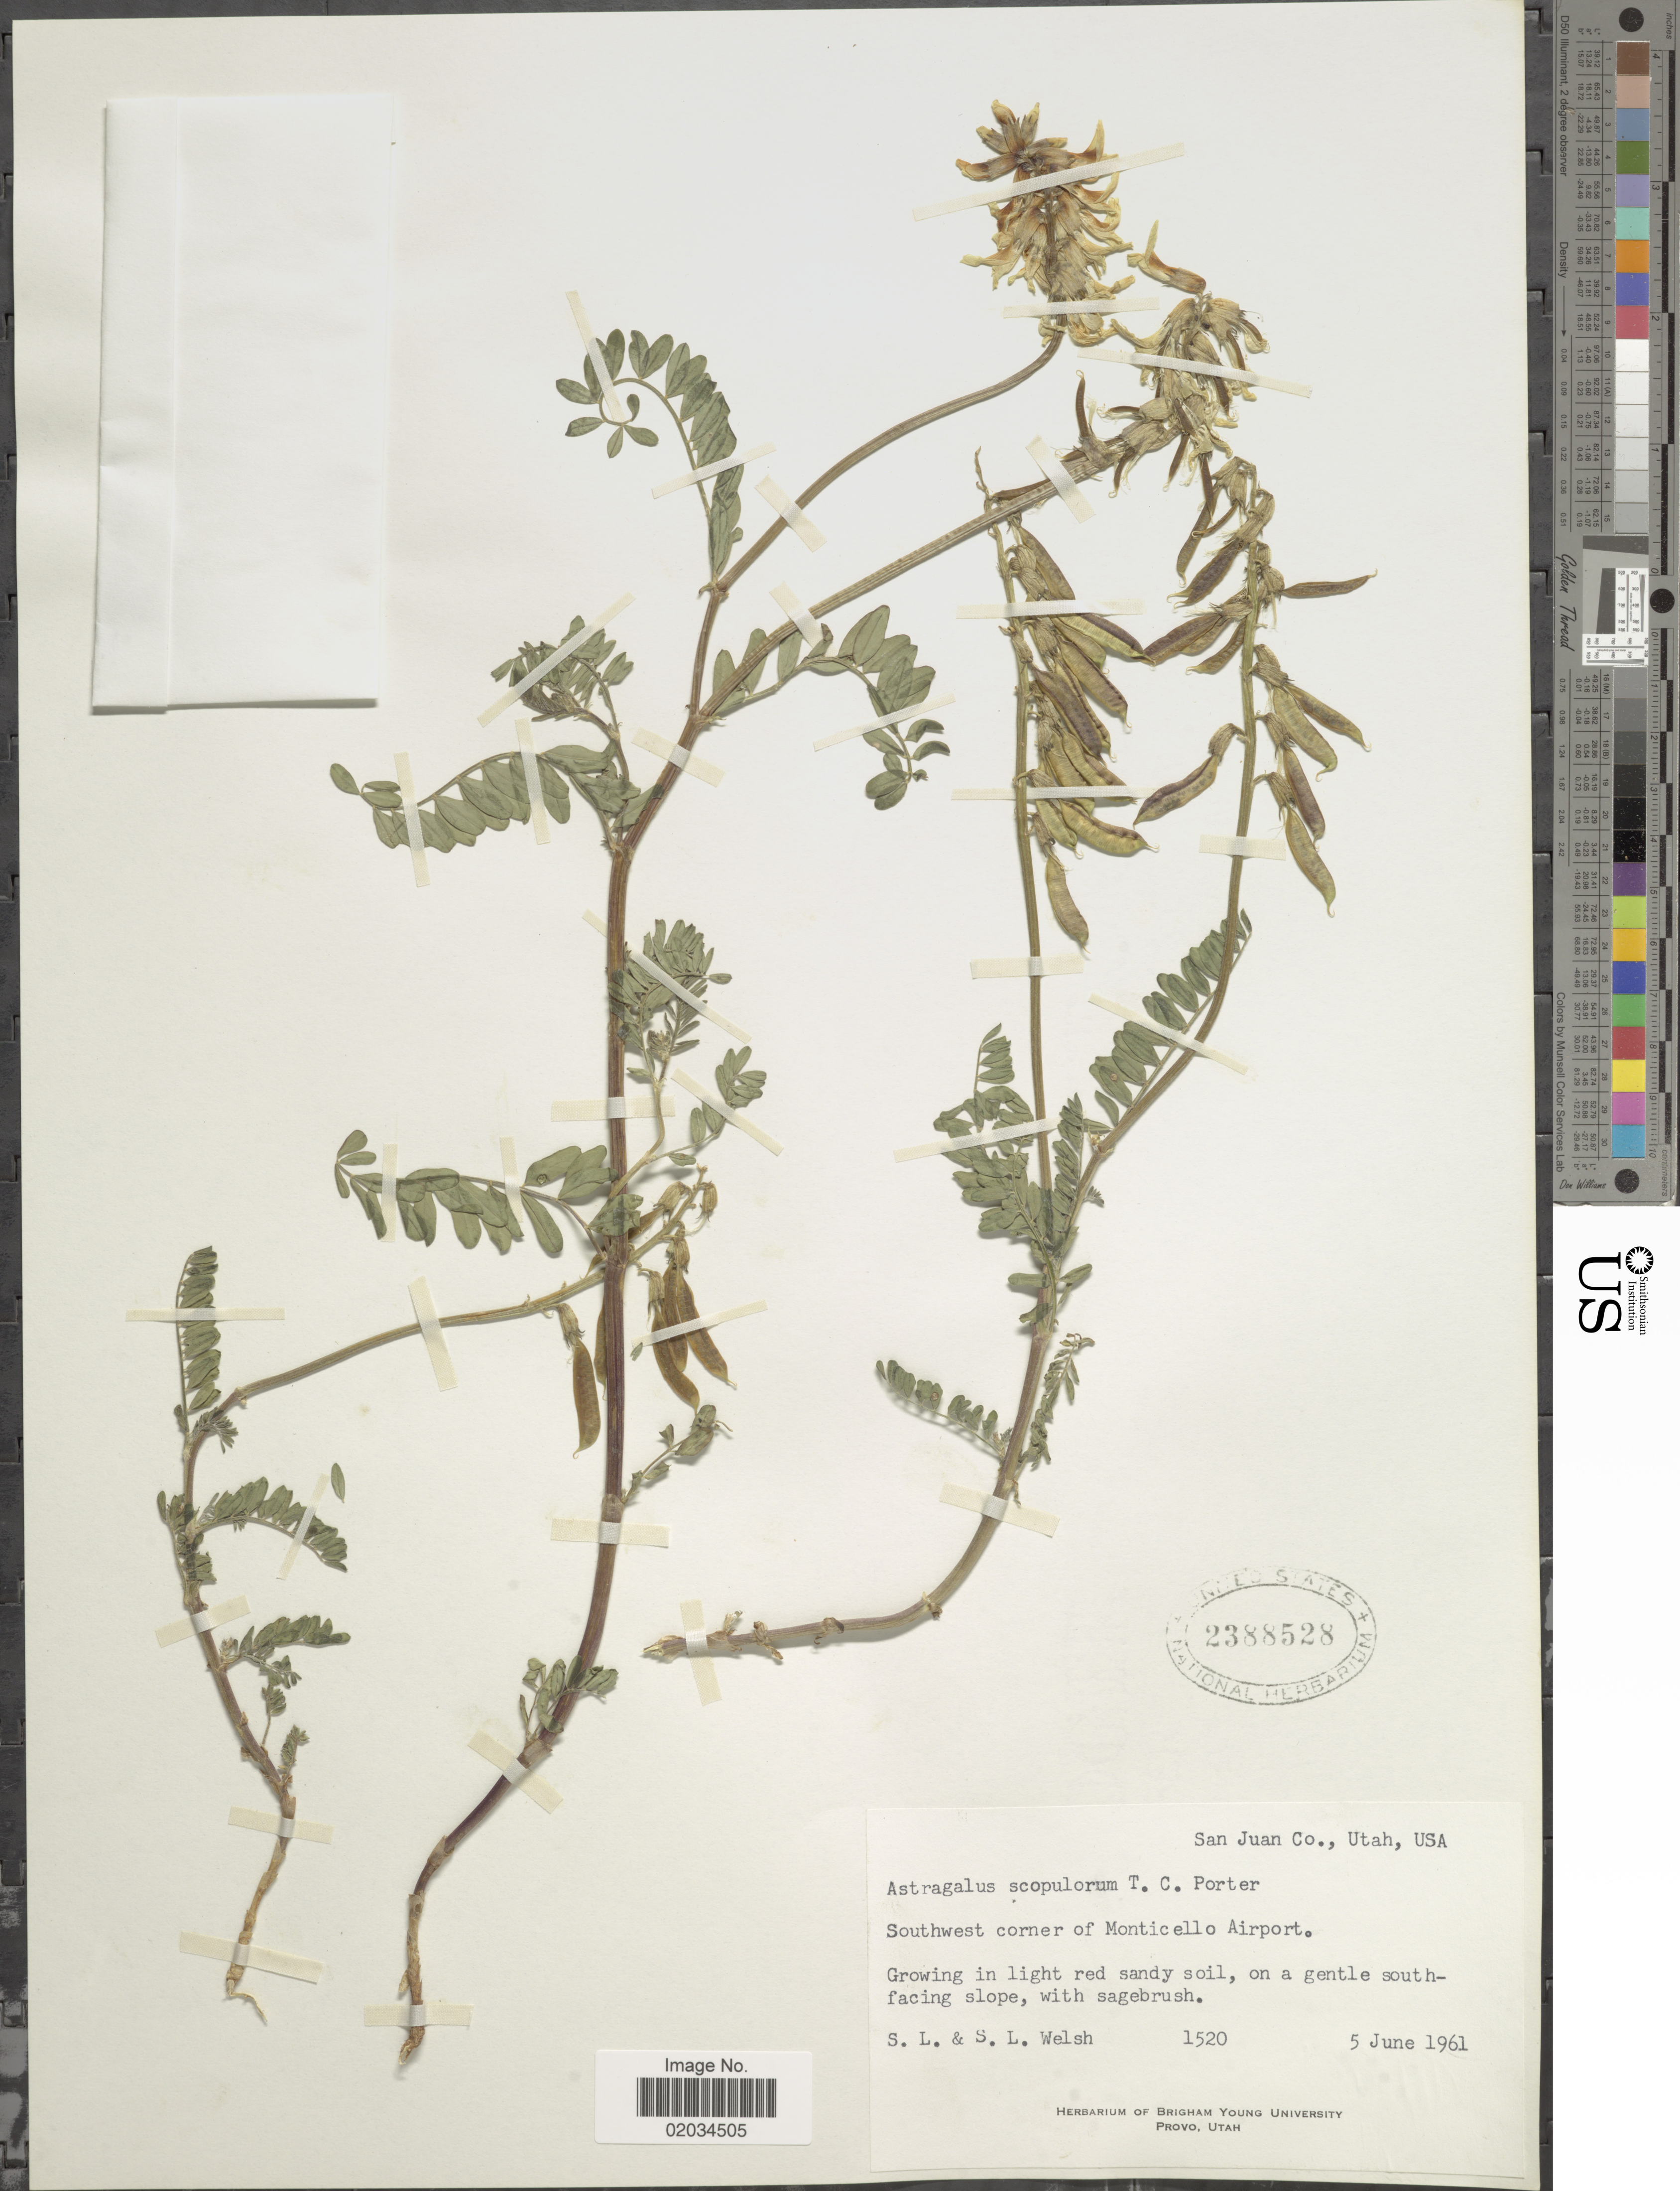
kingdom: Plantae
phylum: Tracheophyta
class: Magnoliopsida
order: Fabales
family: Fabaceae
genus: Astragalus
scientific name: Astragalus scopulorum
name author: Porter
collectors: S. Welsh & S. Welsh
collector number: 1520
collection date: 1961-06-05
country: United States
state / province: Utah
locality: San Juan Co., southwest corner of Monticello Airport, on a gentle south-facing slope.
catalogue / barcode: US 2388528